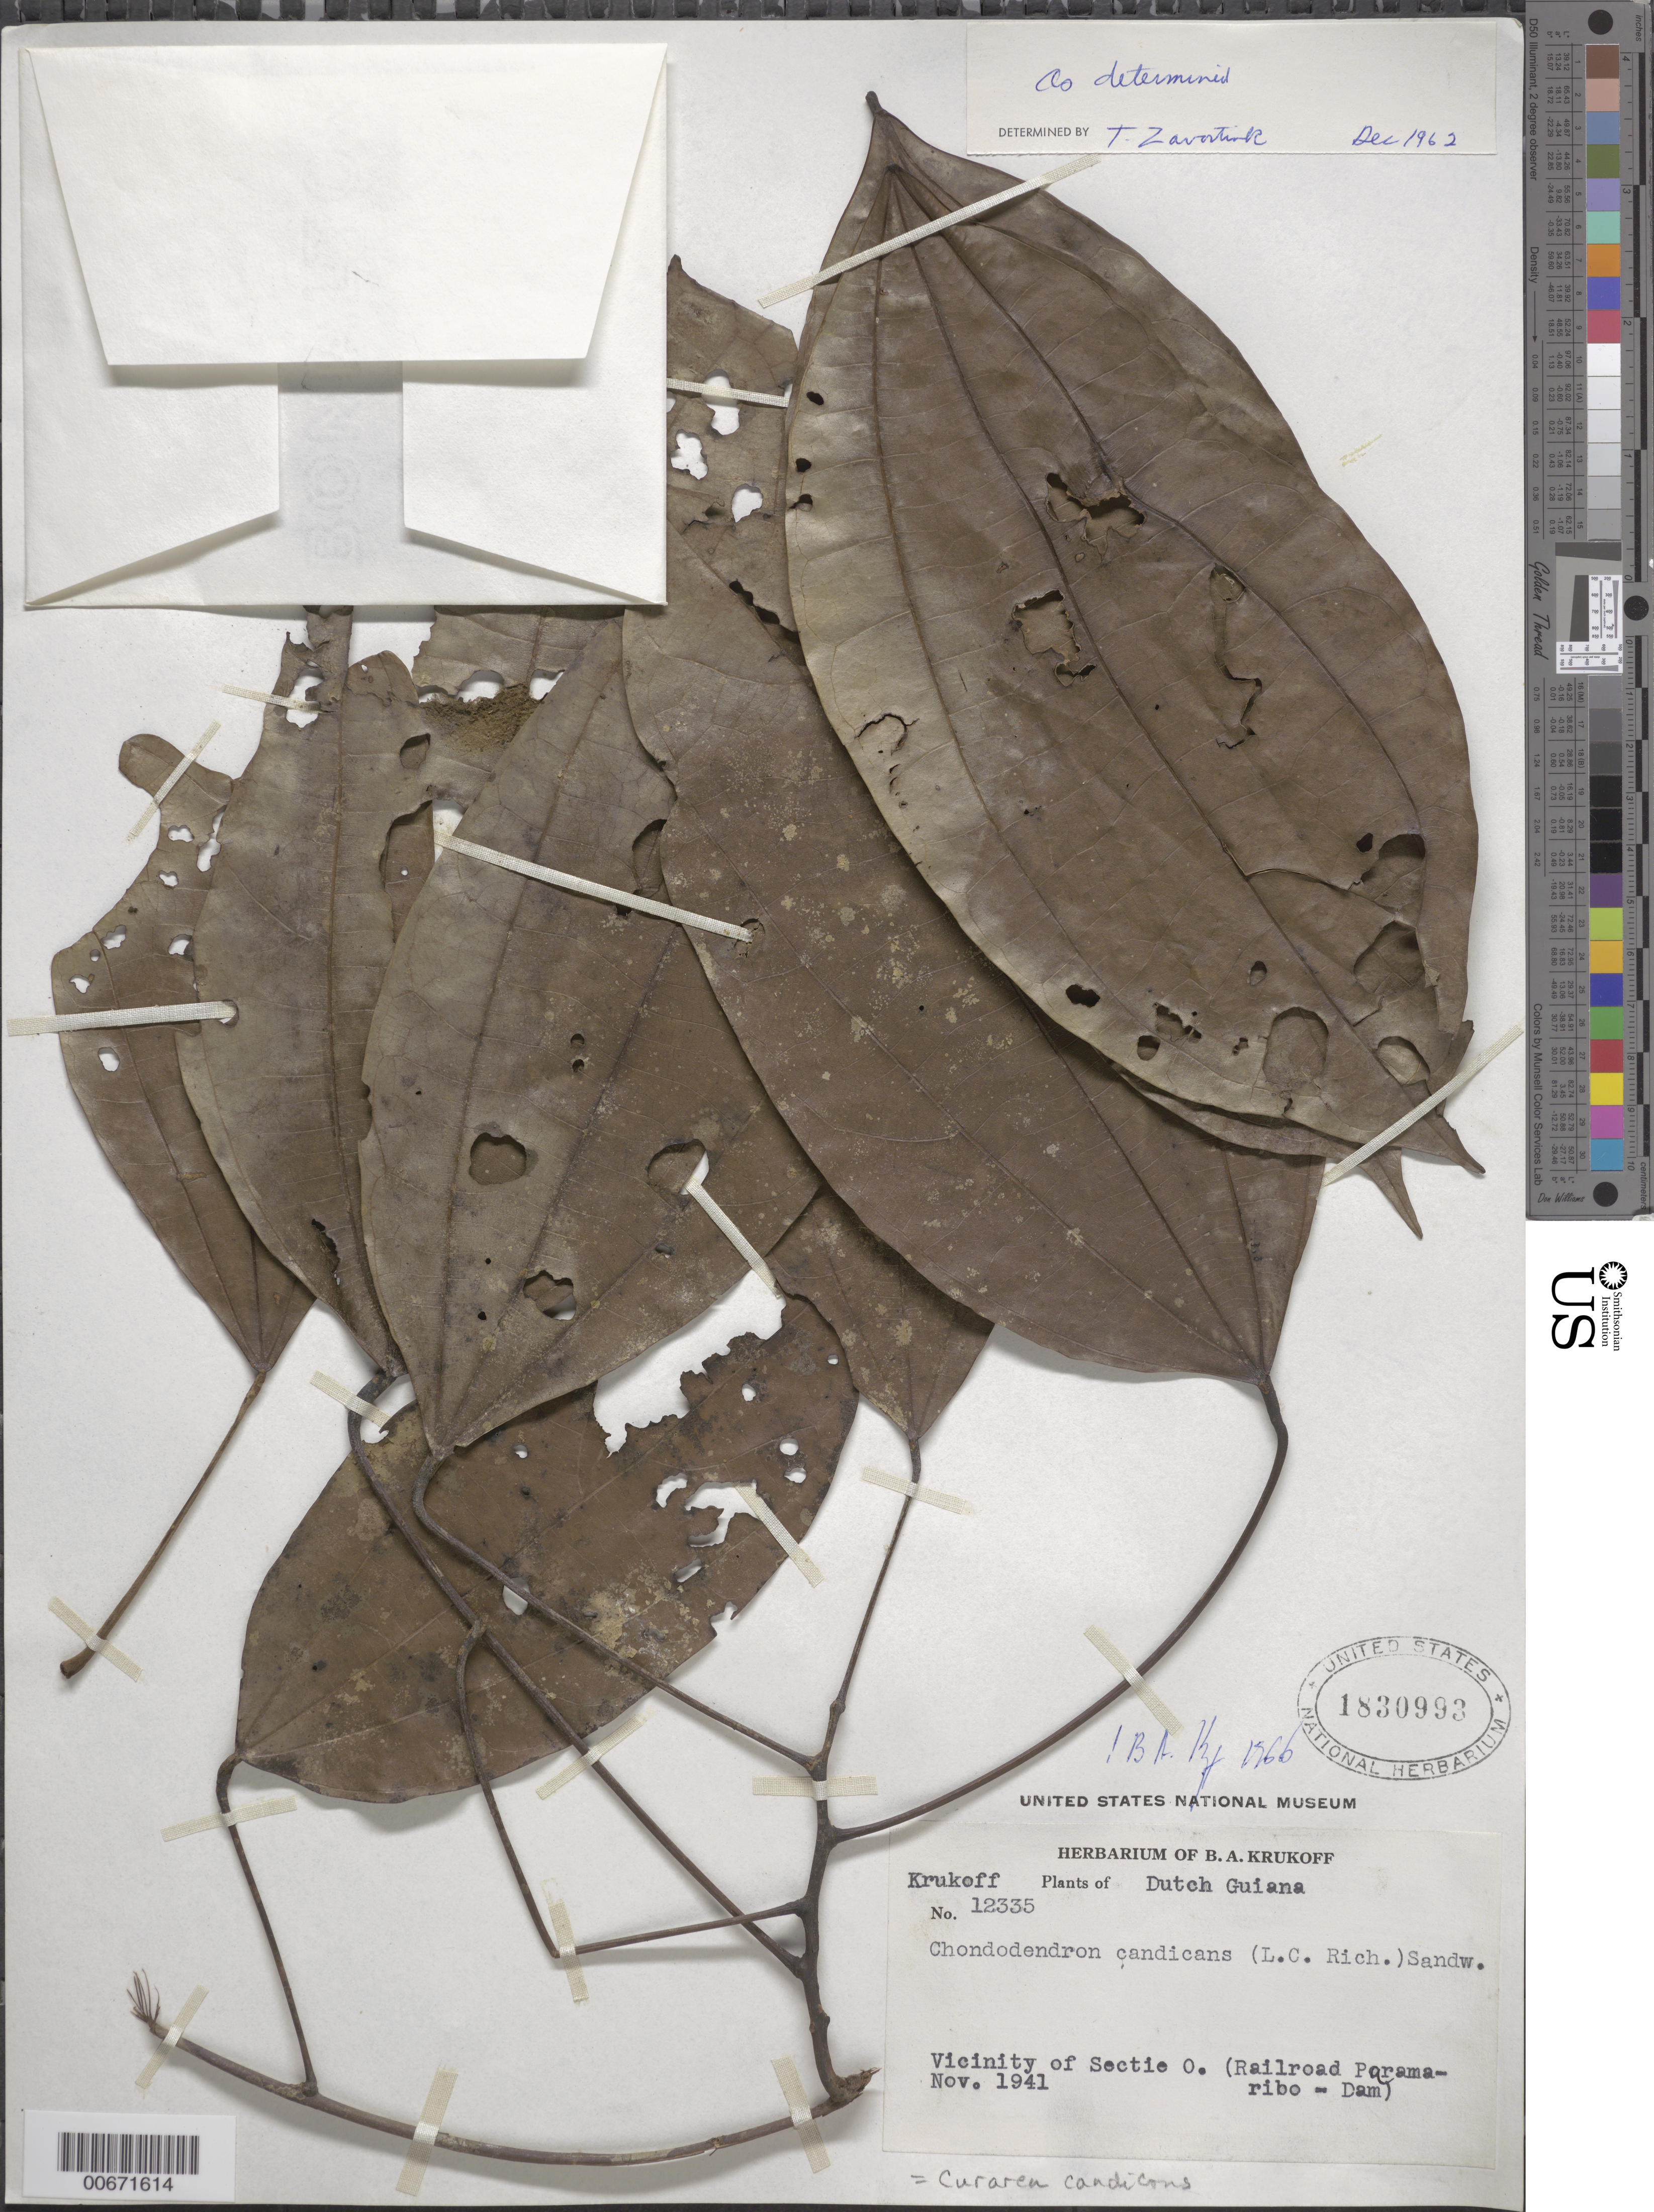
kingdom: Plantae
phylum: Tracheophyta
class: Magnoliopsida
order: Ranunculales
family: Menispermaceae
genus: Curarea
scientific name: Curarea candicans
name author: (Rich. ex DC.) Barneby & Krukoff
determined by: Krukoff, B. A.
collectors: B. A. Krukoff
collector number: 12335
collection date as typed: Nov-41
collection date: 1941-11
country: Suriname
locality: Sectie O (Railroad Paramaribo-Dam)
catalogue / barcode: US 1830993